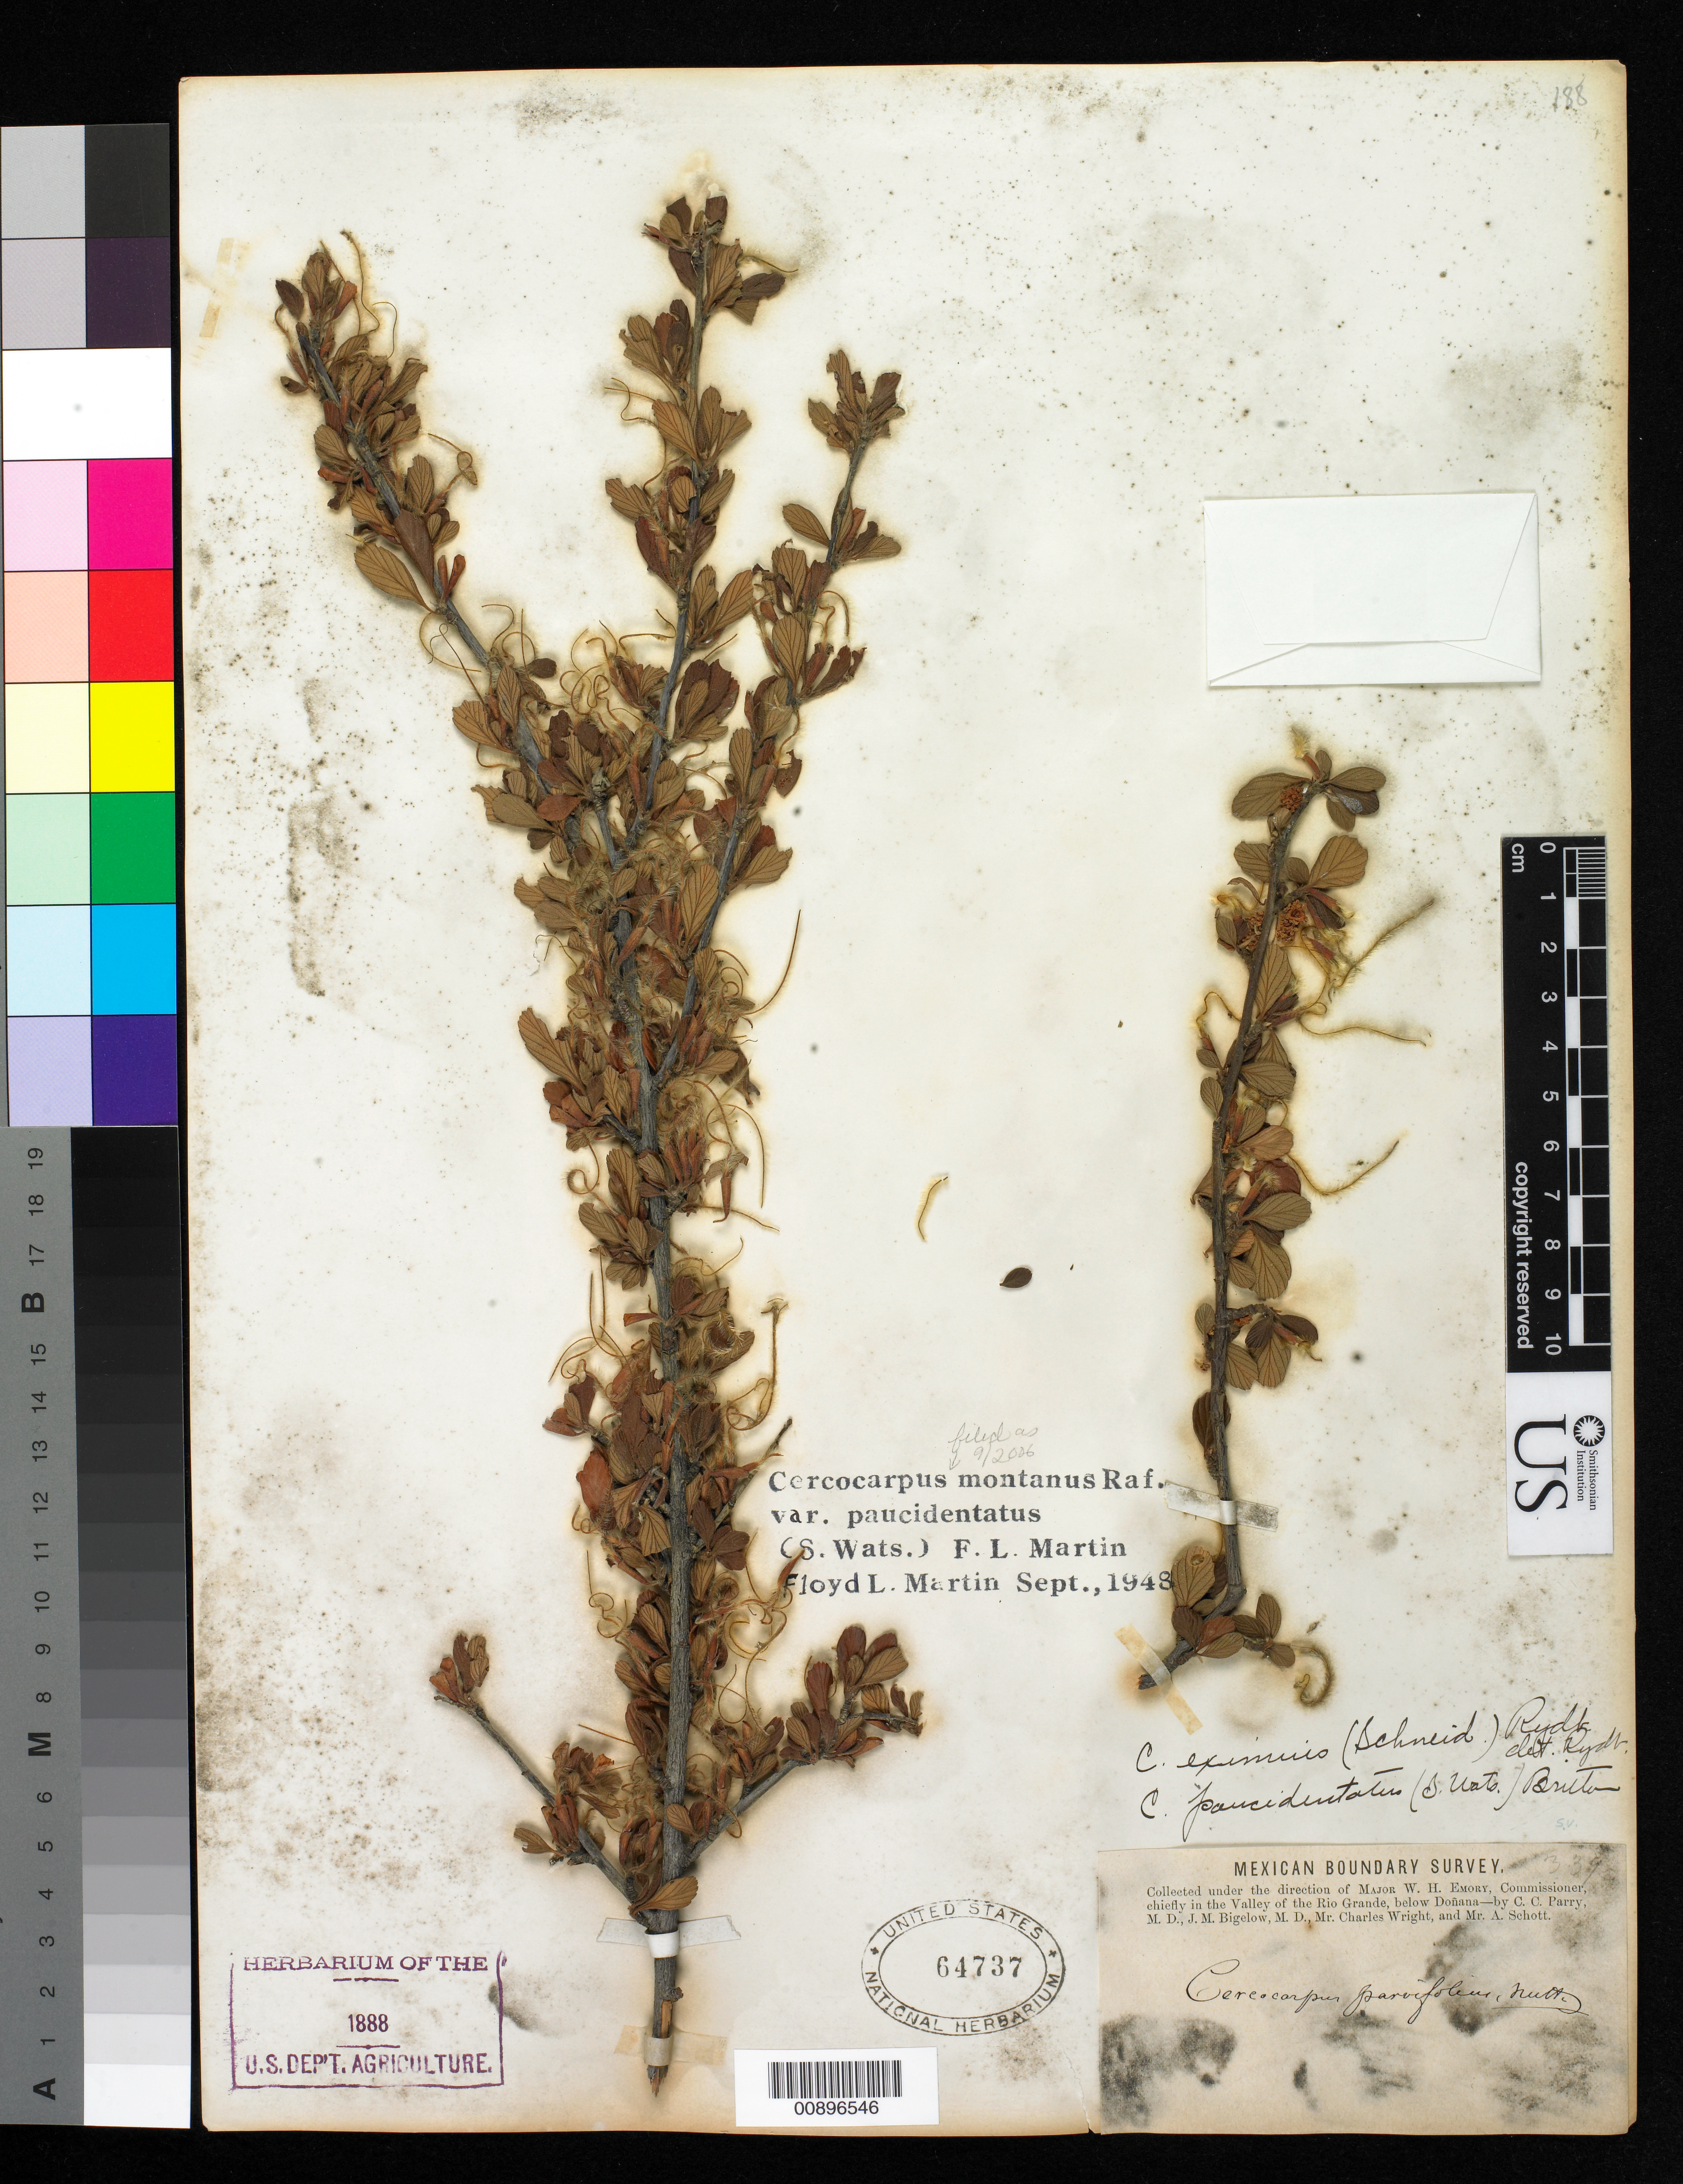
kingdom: Plantae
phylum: Tracheophyta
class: Magnoliopsida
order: Rosales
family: Rosaceae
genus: Cercocarpus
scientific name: Cercocarpus montanus var. paucidentatus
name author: (S. Watson) F.L. Martin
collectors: C. C. Parry, J. M. Bigelow, C. Wright & A. C. V. Schott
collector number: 339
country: United States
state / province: New Mexico / Texas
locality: Valley of the Rio Grande, below Doñana.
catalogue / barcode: US 64737